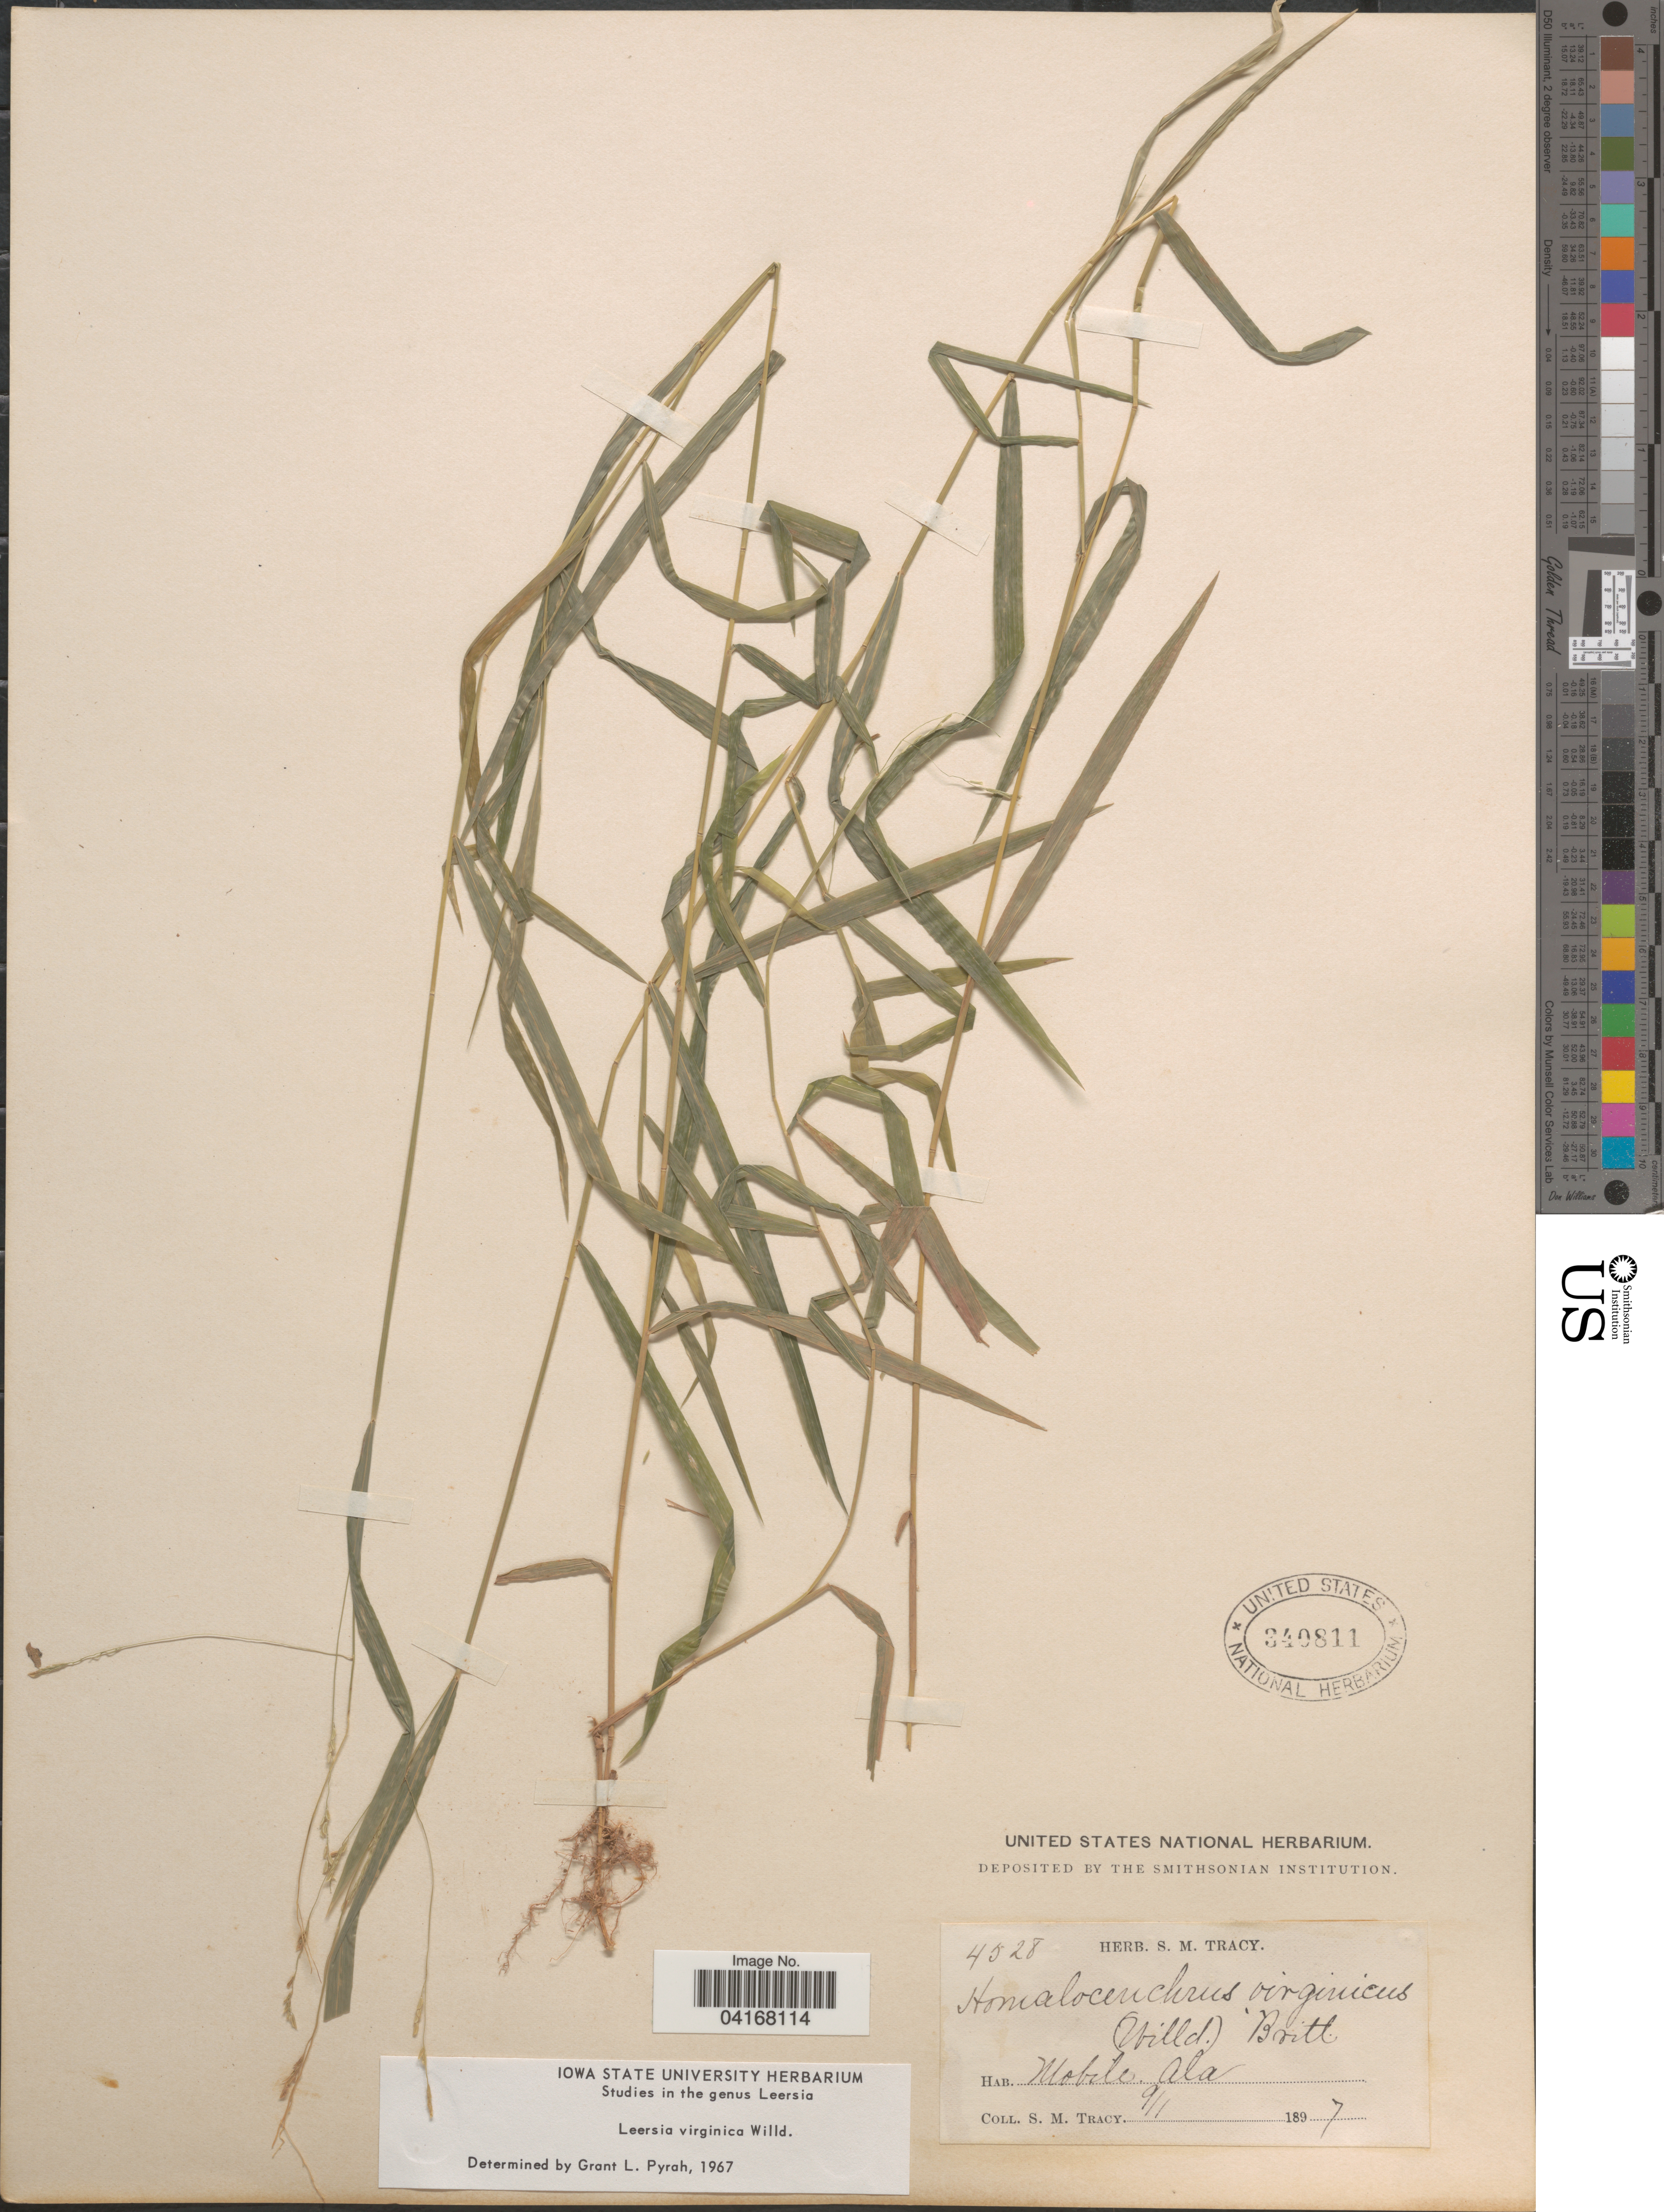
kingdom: Plantae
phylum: Tracheophyta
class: Liliopsida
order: Poales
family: Poaceae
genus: Leersia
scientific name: Leersia virginica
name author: Willd.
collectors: S. M. Tracy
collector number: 4528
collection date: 1897-09-01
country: United States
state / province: Alabama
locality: Mobile.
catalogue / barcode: US 340811